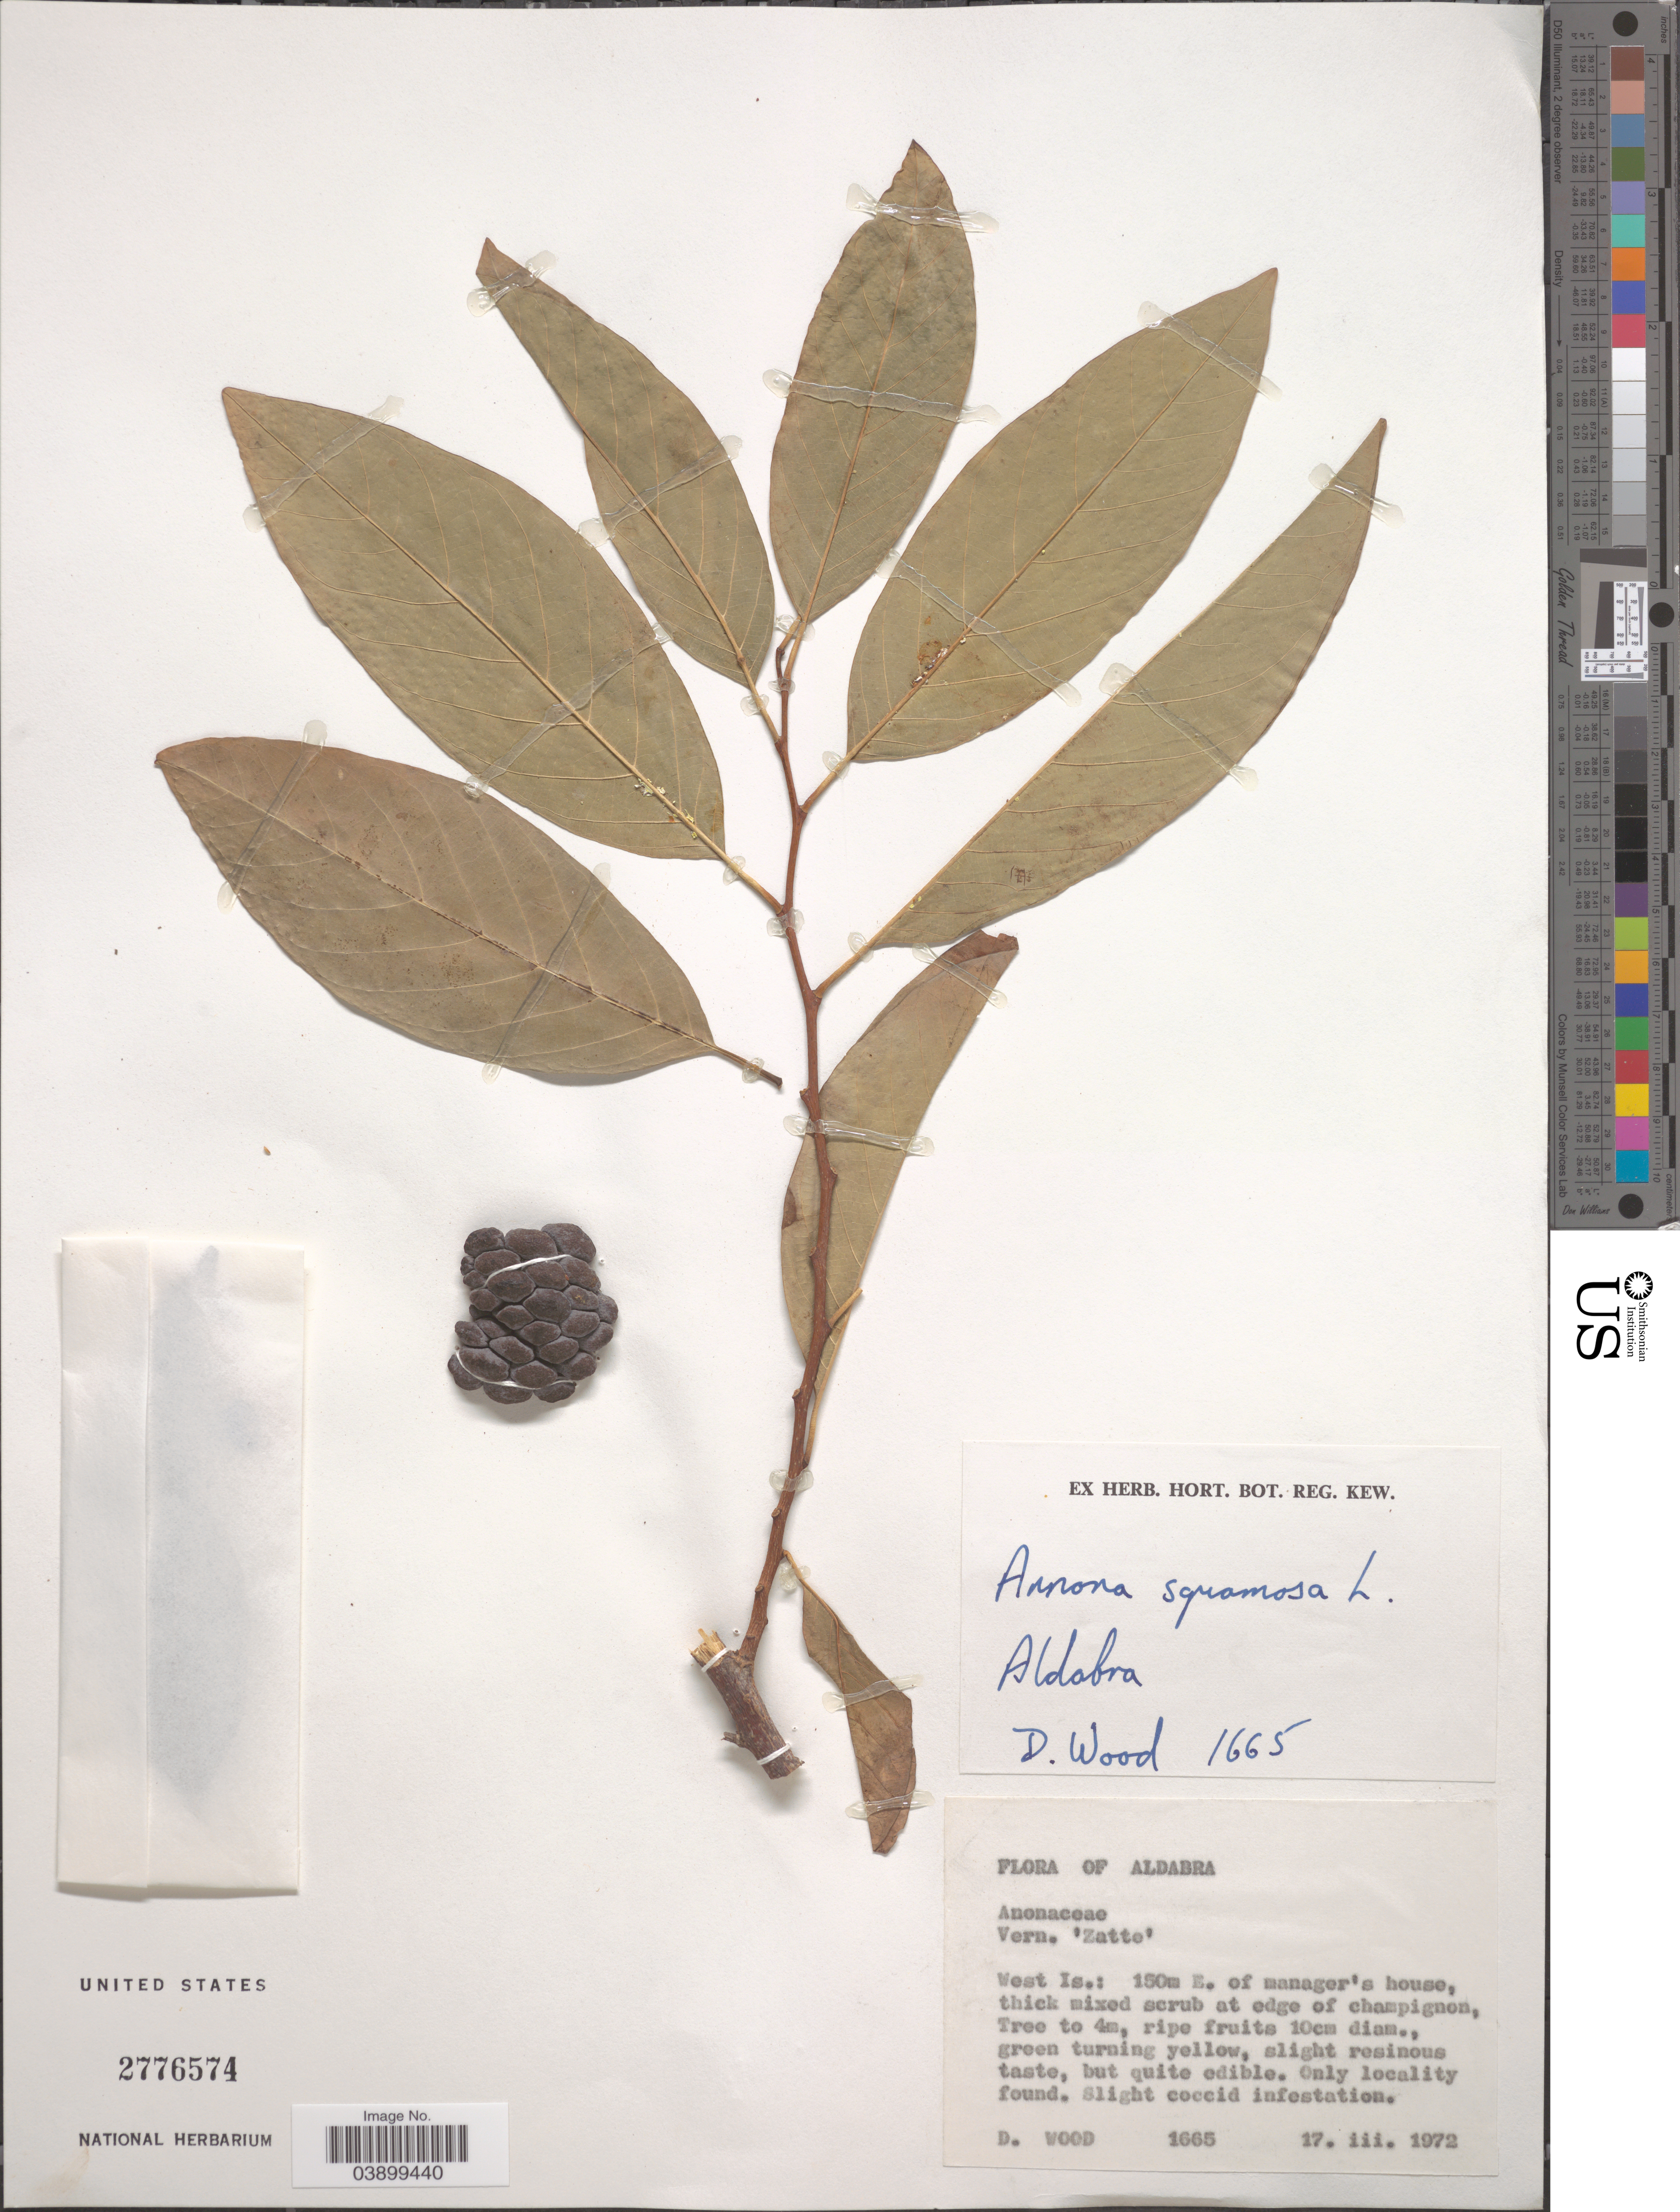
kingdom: Plantae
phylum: Tracheophyta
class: Magnoliopsida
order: Magnoliales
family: Annonaceae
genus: Annona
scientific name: Annona squamosa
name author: L.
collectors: D. Wood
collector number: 1665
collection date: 1972-03-17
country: Seychelles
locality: Aldabra. West Is.: E. of manager's house.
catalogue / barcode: US 2776574